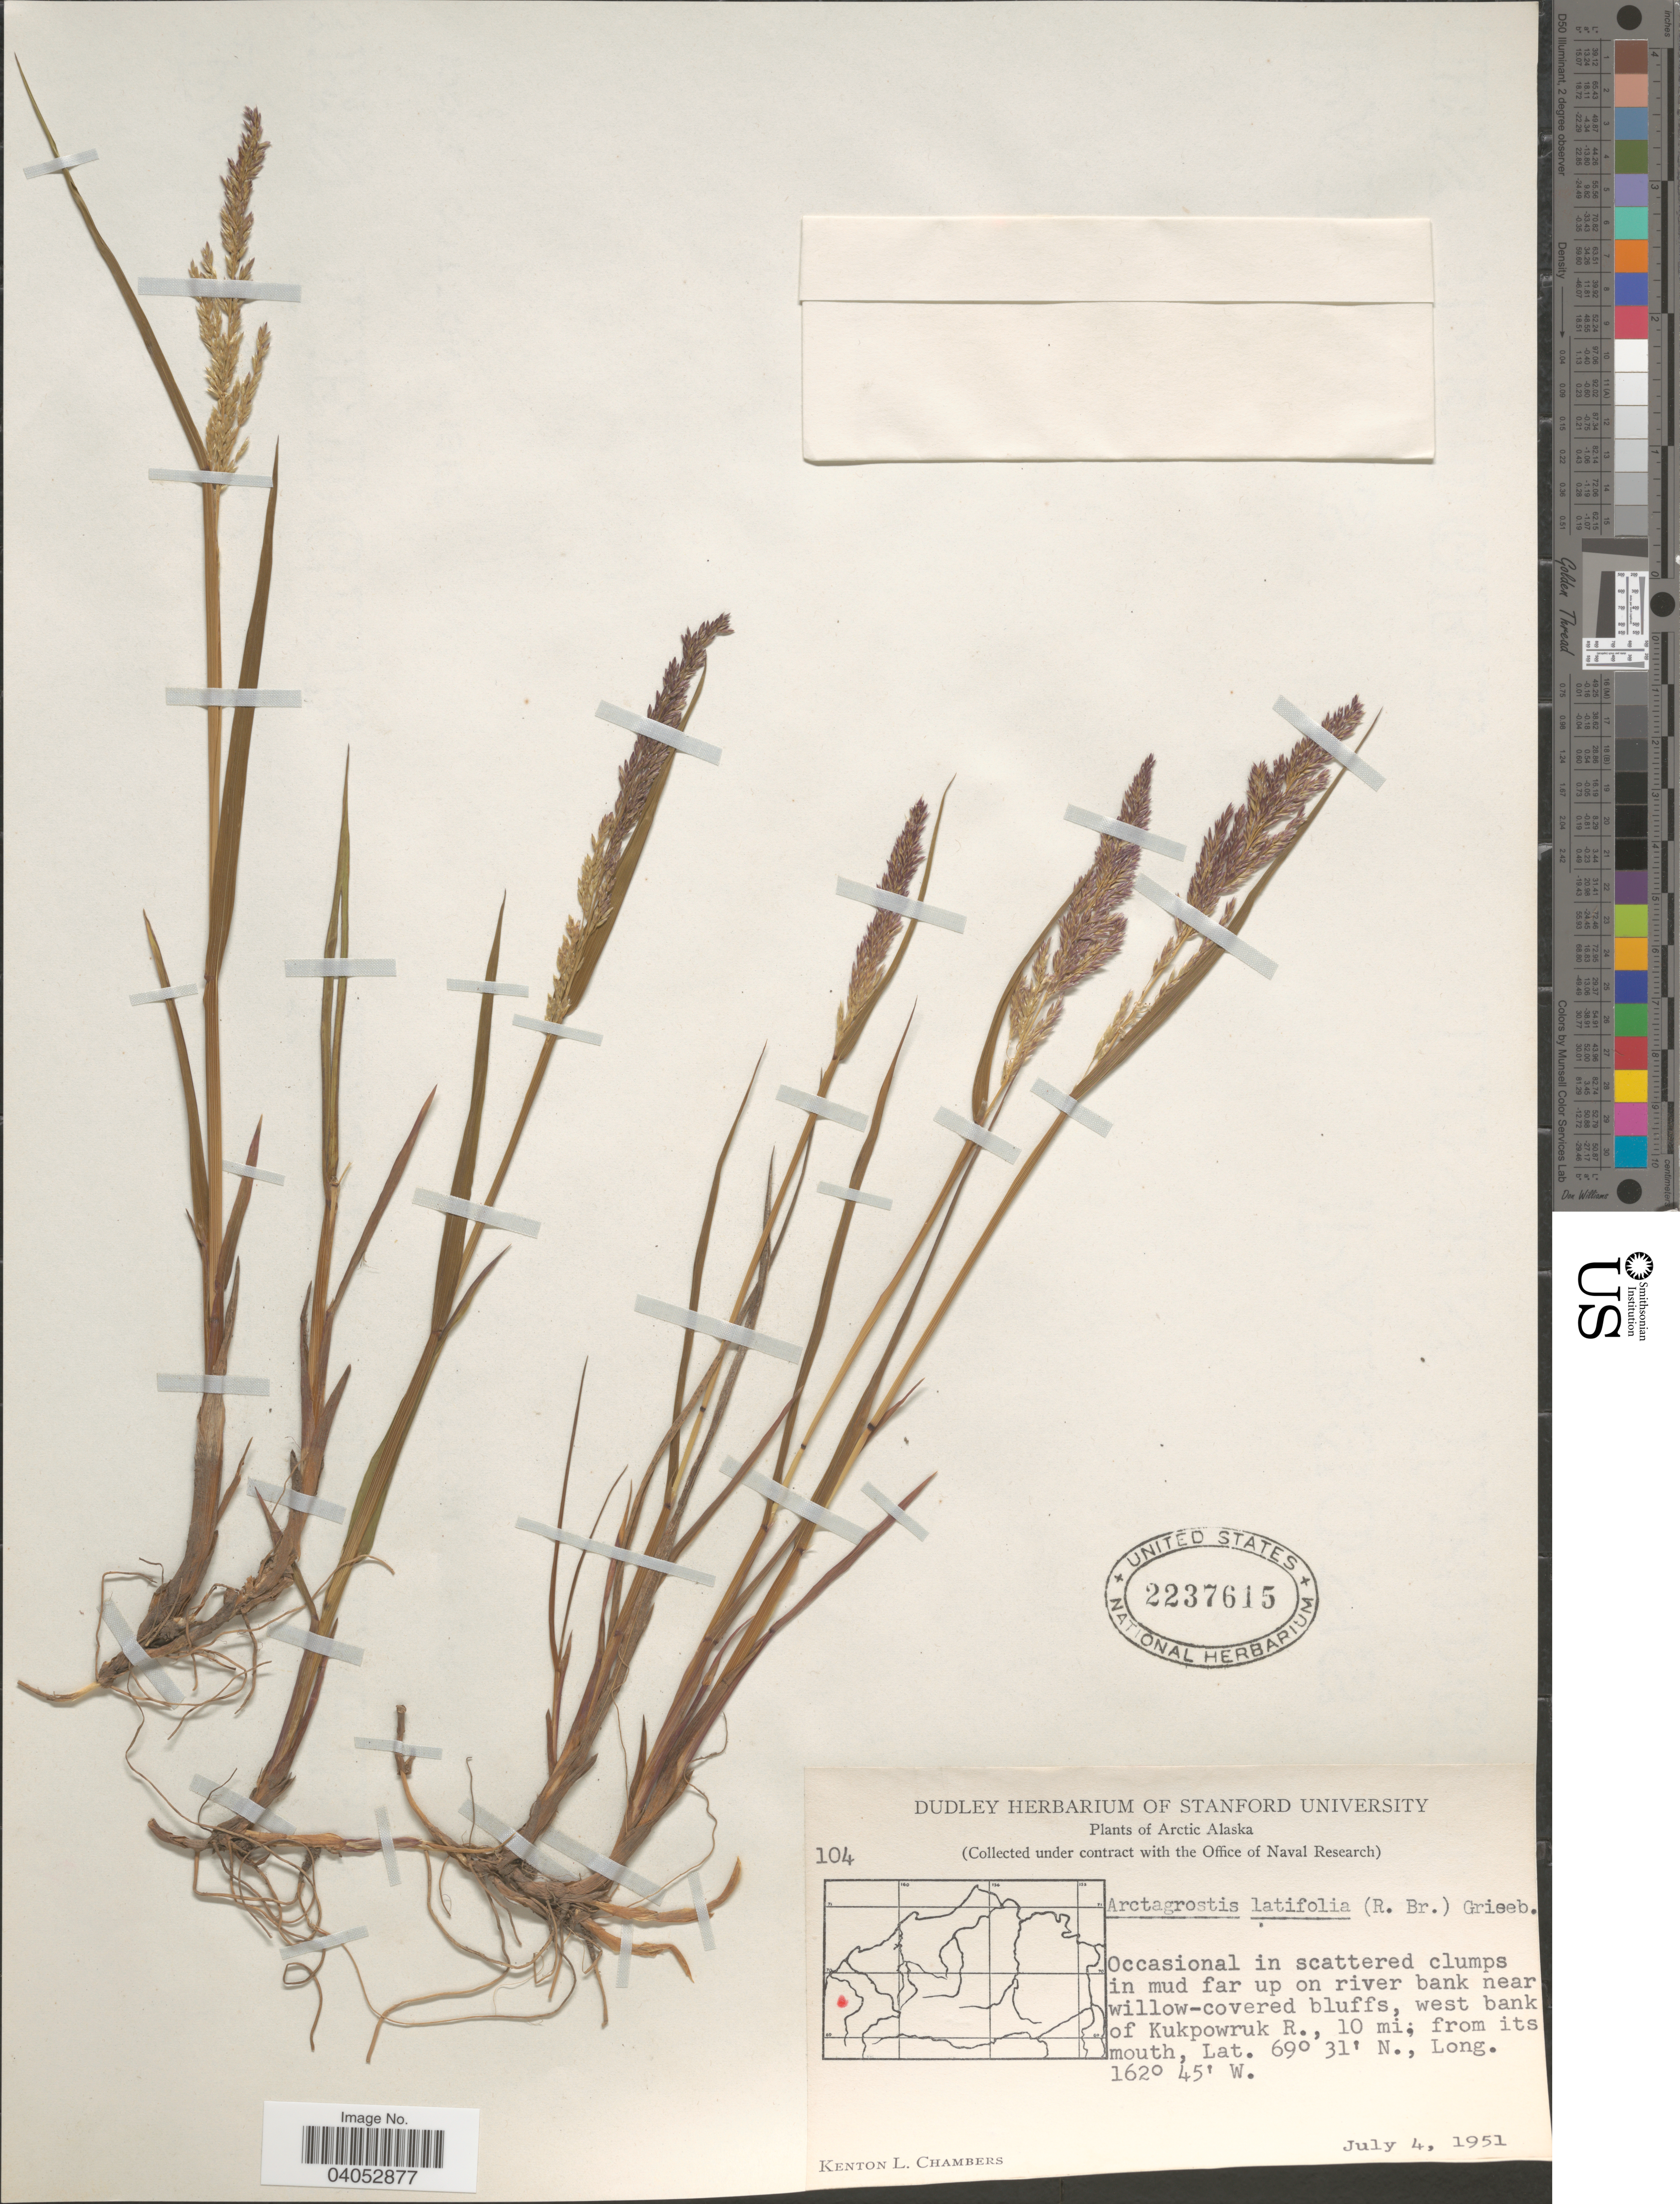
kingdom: Plantae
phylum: Tracheophyta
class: Liliopsida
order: Poales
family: Poaceae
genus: Arctagrostis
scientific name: Arctagrostis latifolia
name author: (R. Br.) Griseb.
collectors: K. L. Chambers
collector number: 104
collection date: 1951-07-04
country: United States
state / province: Alaska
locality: Arctic Alaska. In mud far up on river bank near willow-covered bluffs, W bank of Kukpowruk R. 10 mi. from its mouth.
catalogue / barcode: US 2237615